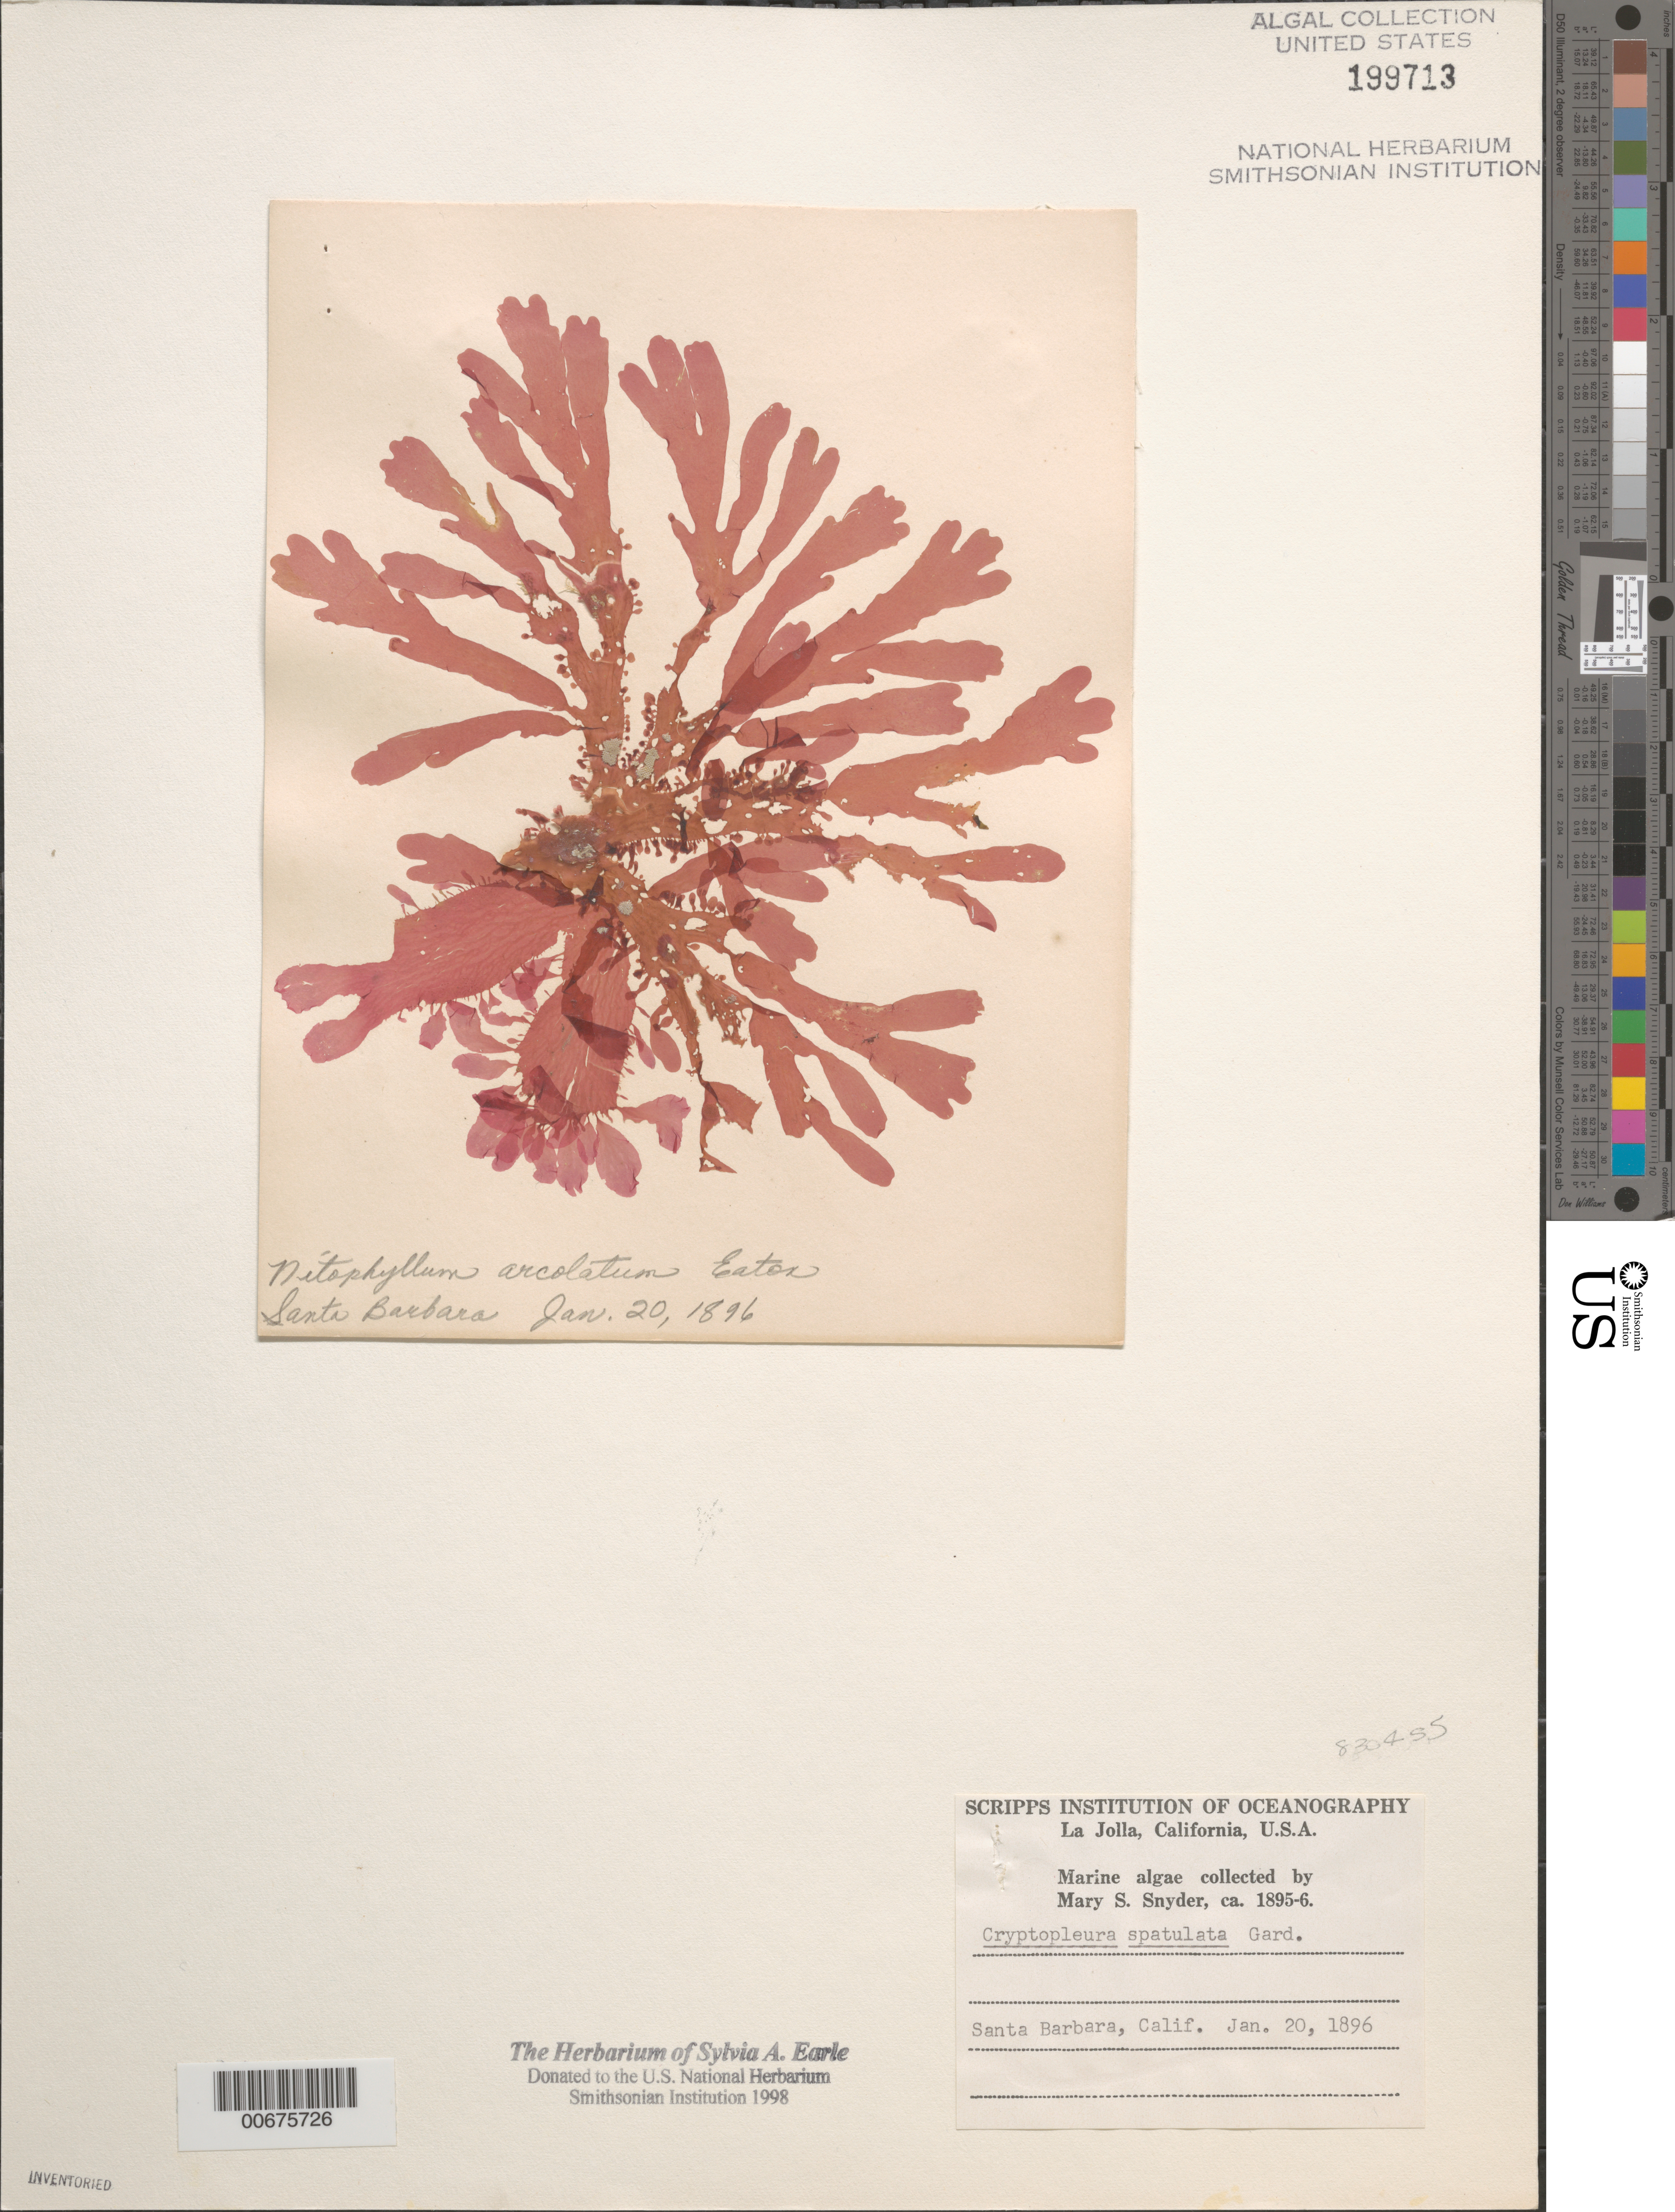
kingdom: Plantae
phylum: Rhodophyta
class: Florideophyceae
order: Ceramiales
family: Delesseriaceae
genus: Cryptopleura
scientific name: Cryptopleura spatulata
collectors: M. Snyder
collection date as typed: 20 Jan 1896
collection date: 1896-01-20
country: United States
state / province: California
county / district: Santa Barbara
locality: Santa Barbara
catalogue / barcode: US 199713